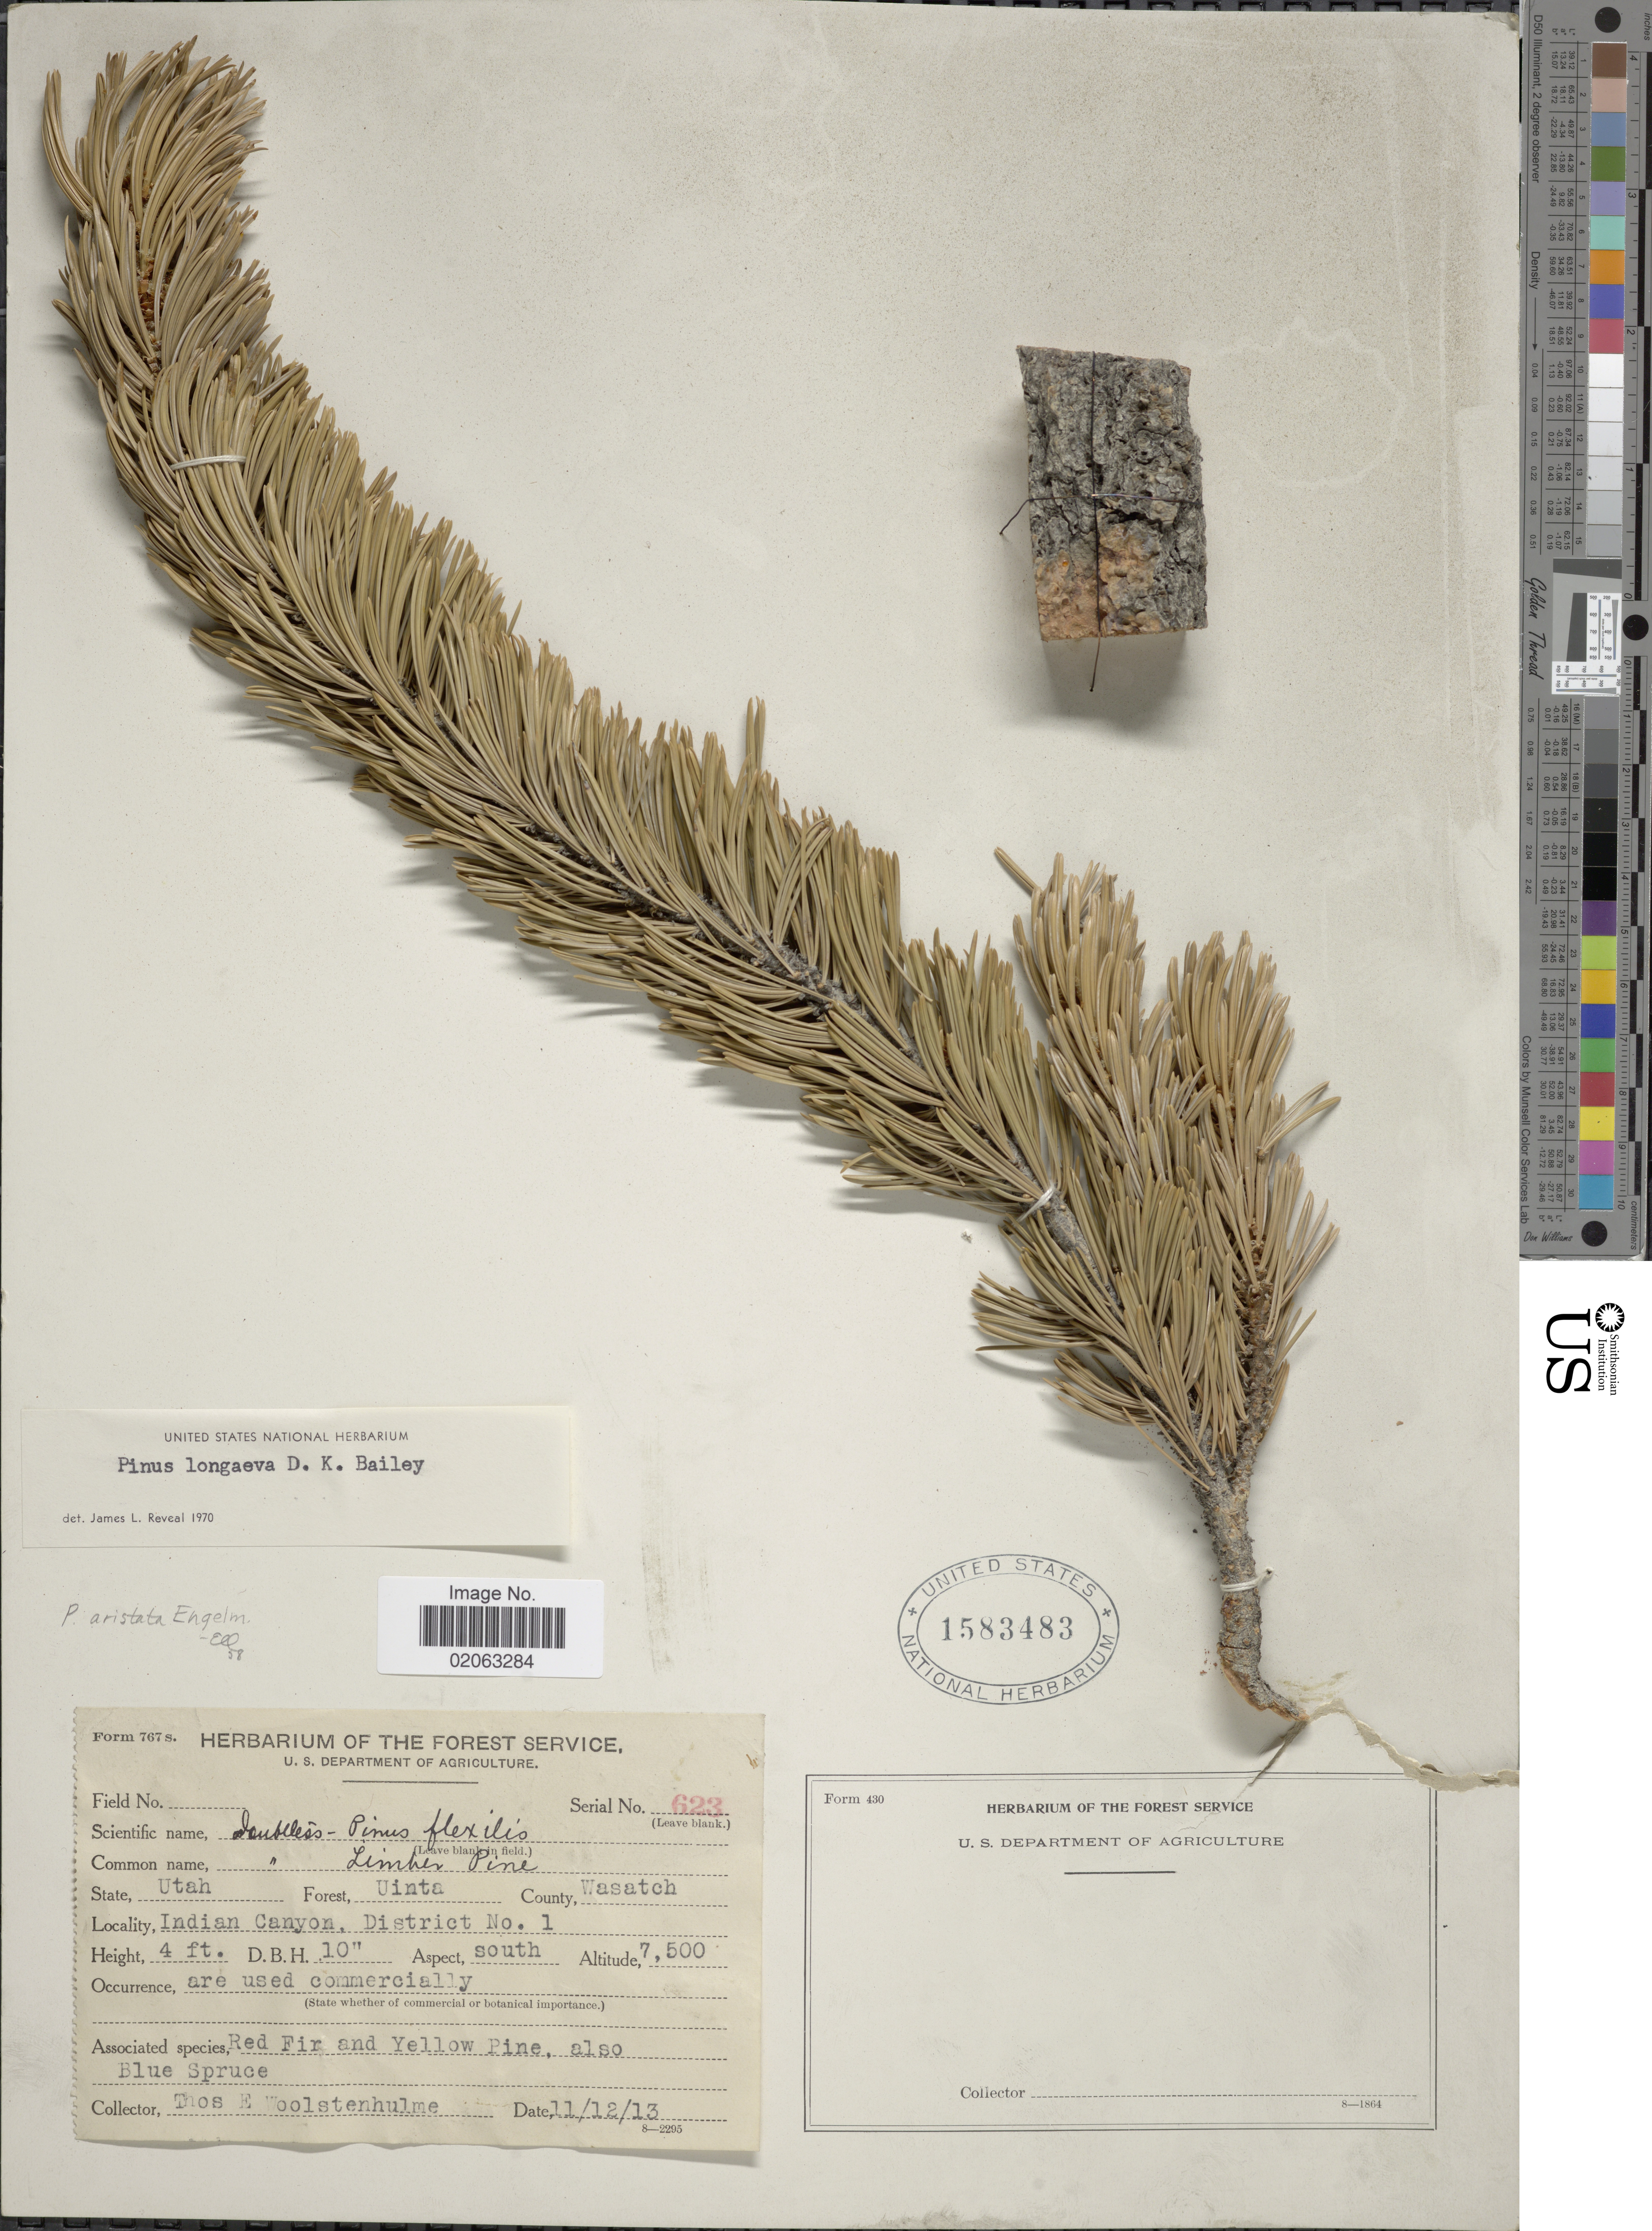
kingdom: Plantae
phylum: Tracheophyta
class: Pinopsida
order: Pinales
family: Pinaceae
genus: Pinus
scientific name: Pinus aristata var. longaeva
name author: (D.K. Bailey) Little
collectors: T. Woolstenhulme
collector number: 623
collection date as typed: Transcribed d/m/y: 12/11/13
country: United States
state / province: Utah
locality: Forest Uinta, County Wasatch, Indian Canyon, District No. 1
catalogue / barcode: US 1583483